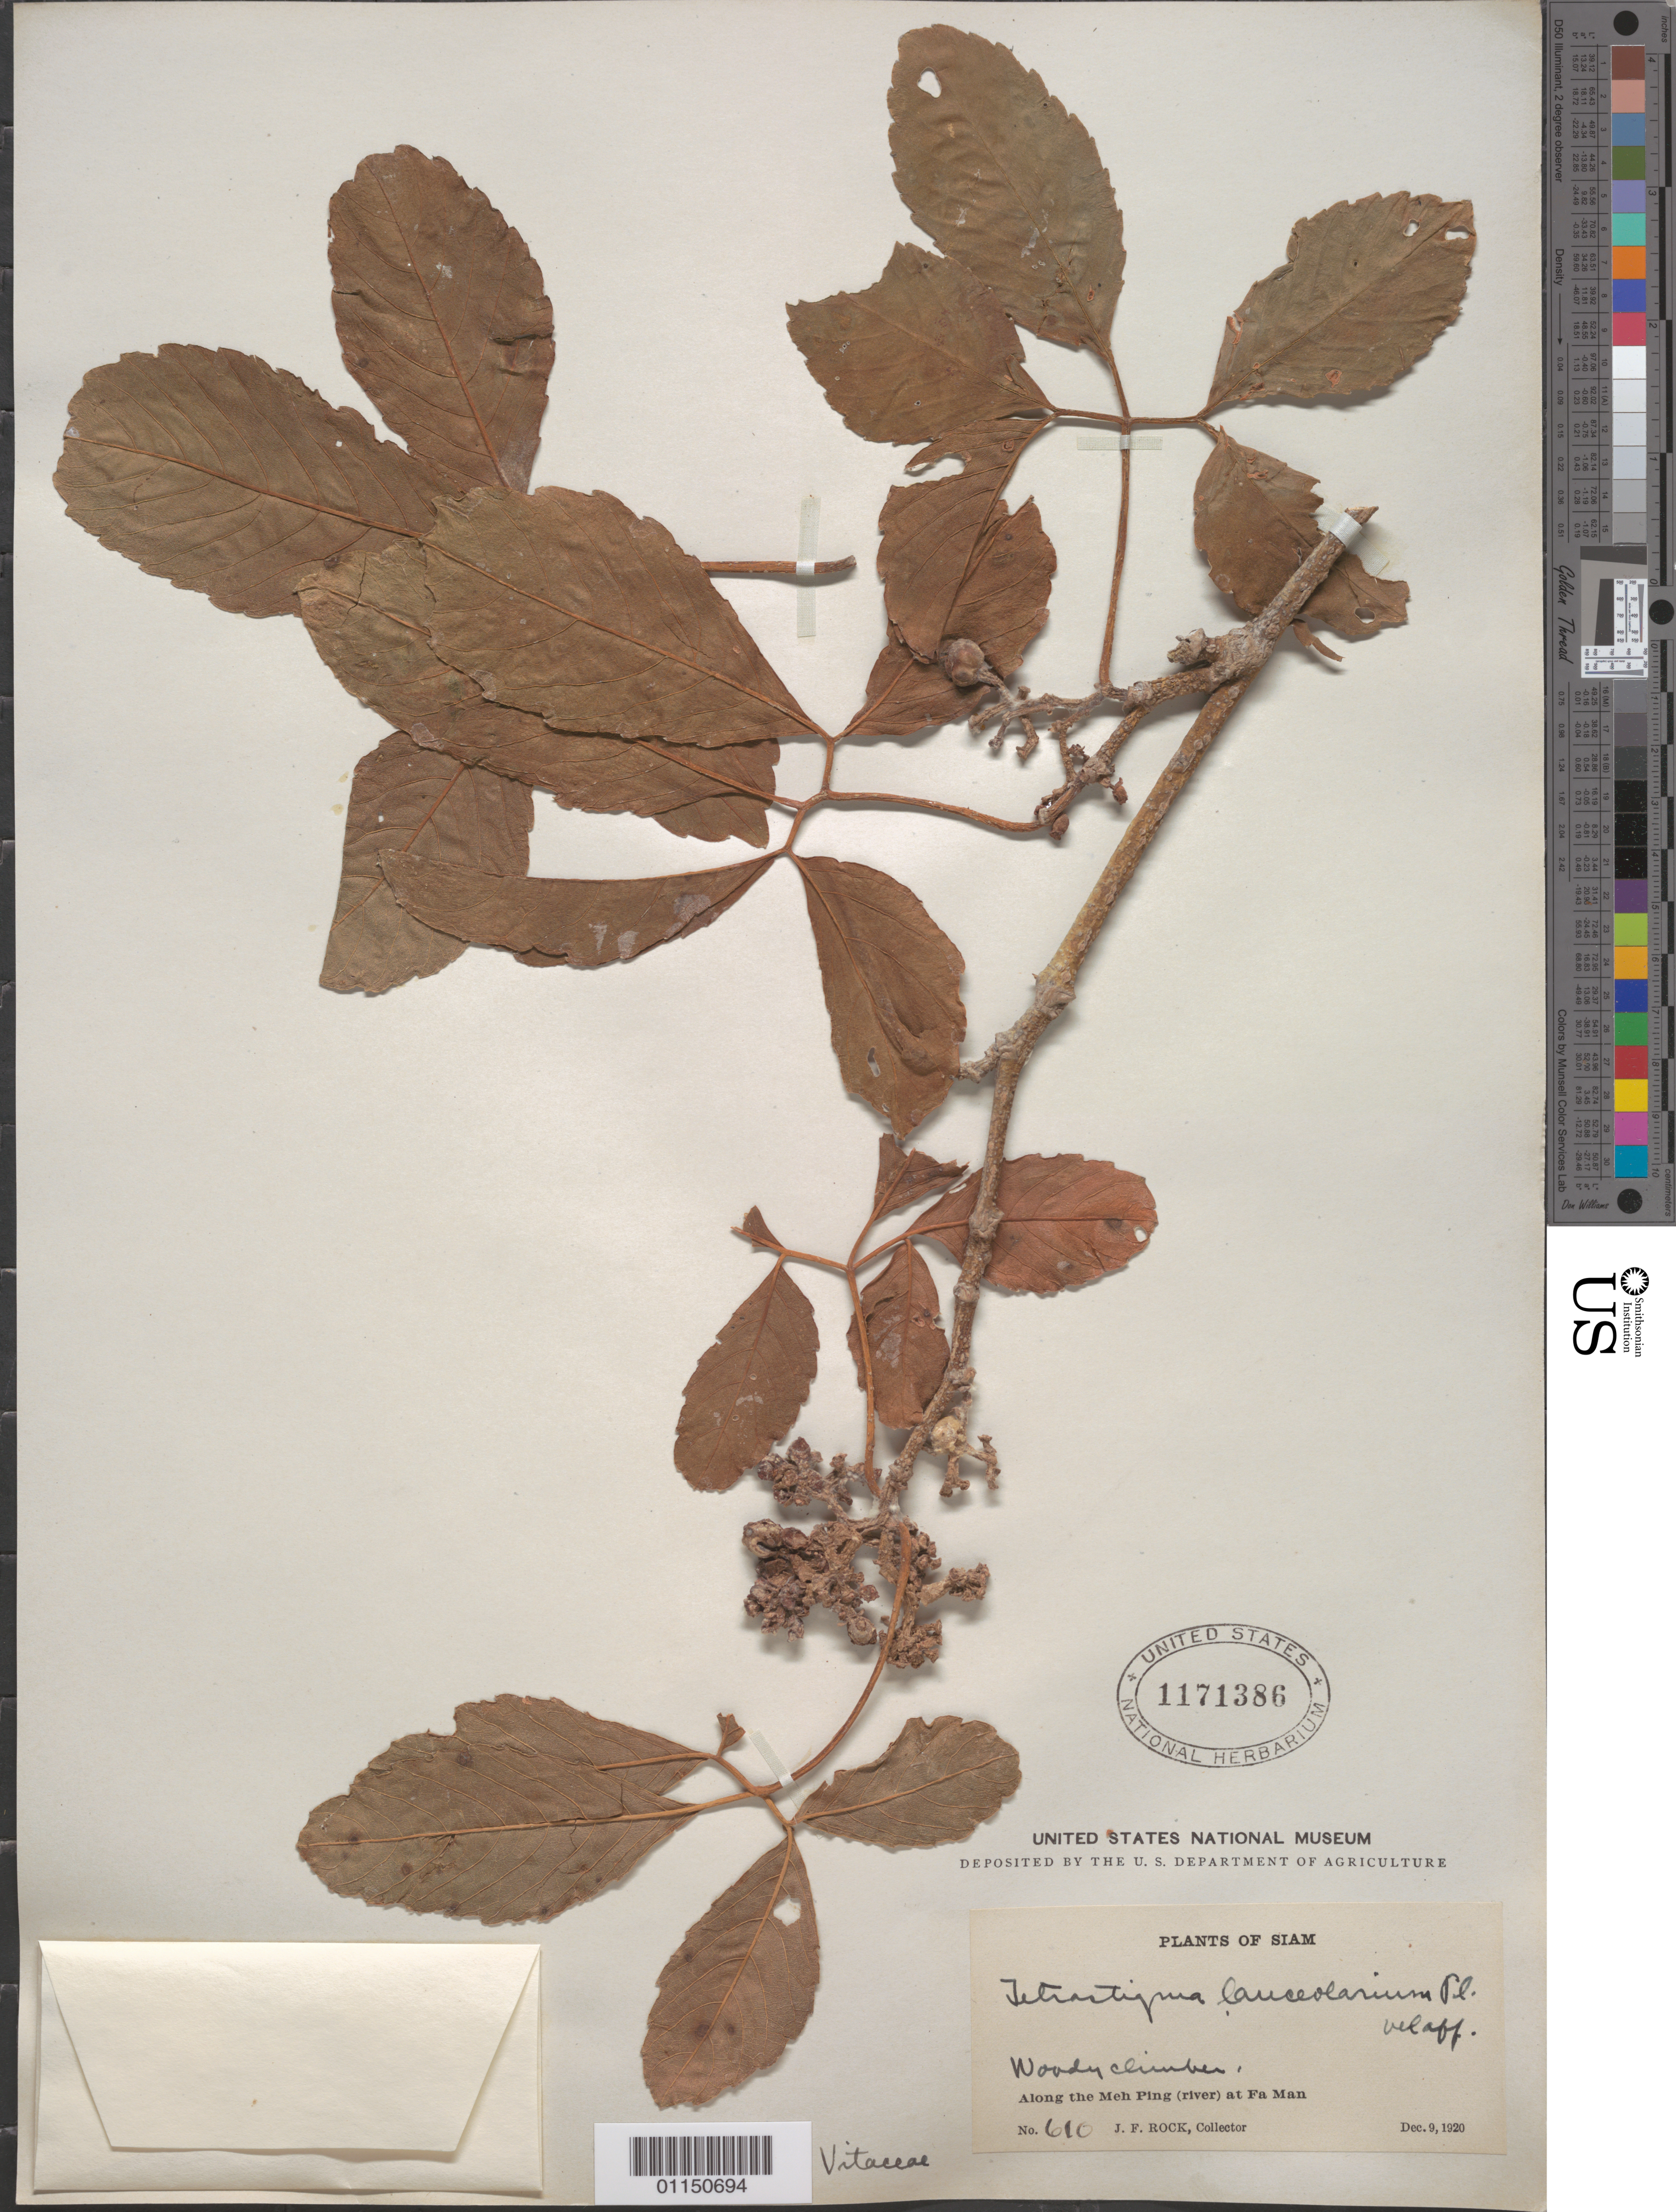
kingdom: Plantae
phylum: Tracheophyta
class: Magnoliopsida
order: Vitales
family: Vitaceae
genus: Tetrastigma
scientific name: Tetrastigma lanceolarium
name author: (Roxb.) Planch.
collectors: J. F. Rock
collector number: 610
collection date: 1920-12-09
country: Thailand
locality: Along the Meh Ping River at Fa Man.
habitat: Woody climber.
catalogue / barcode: US 1171386